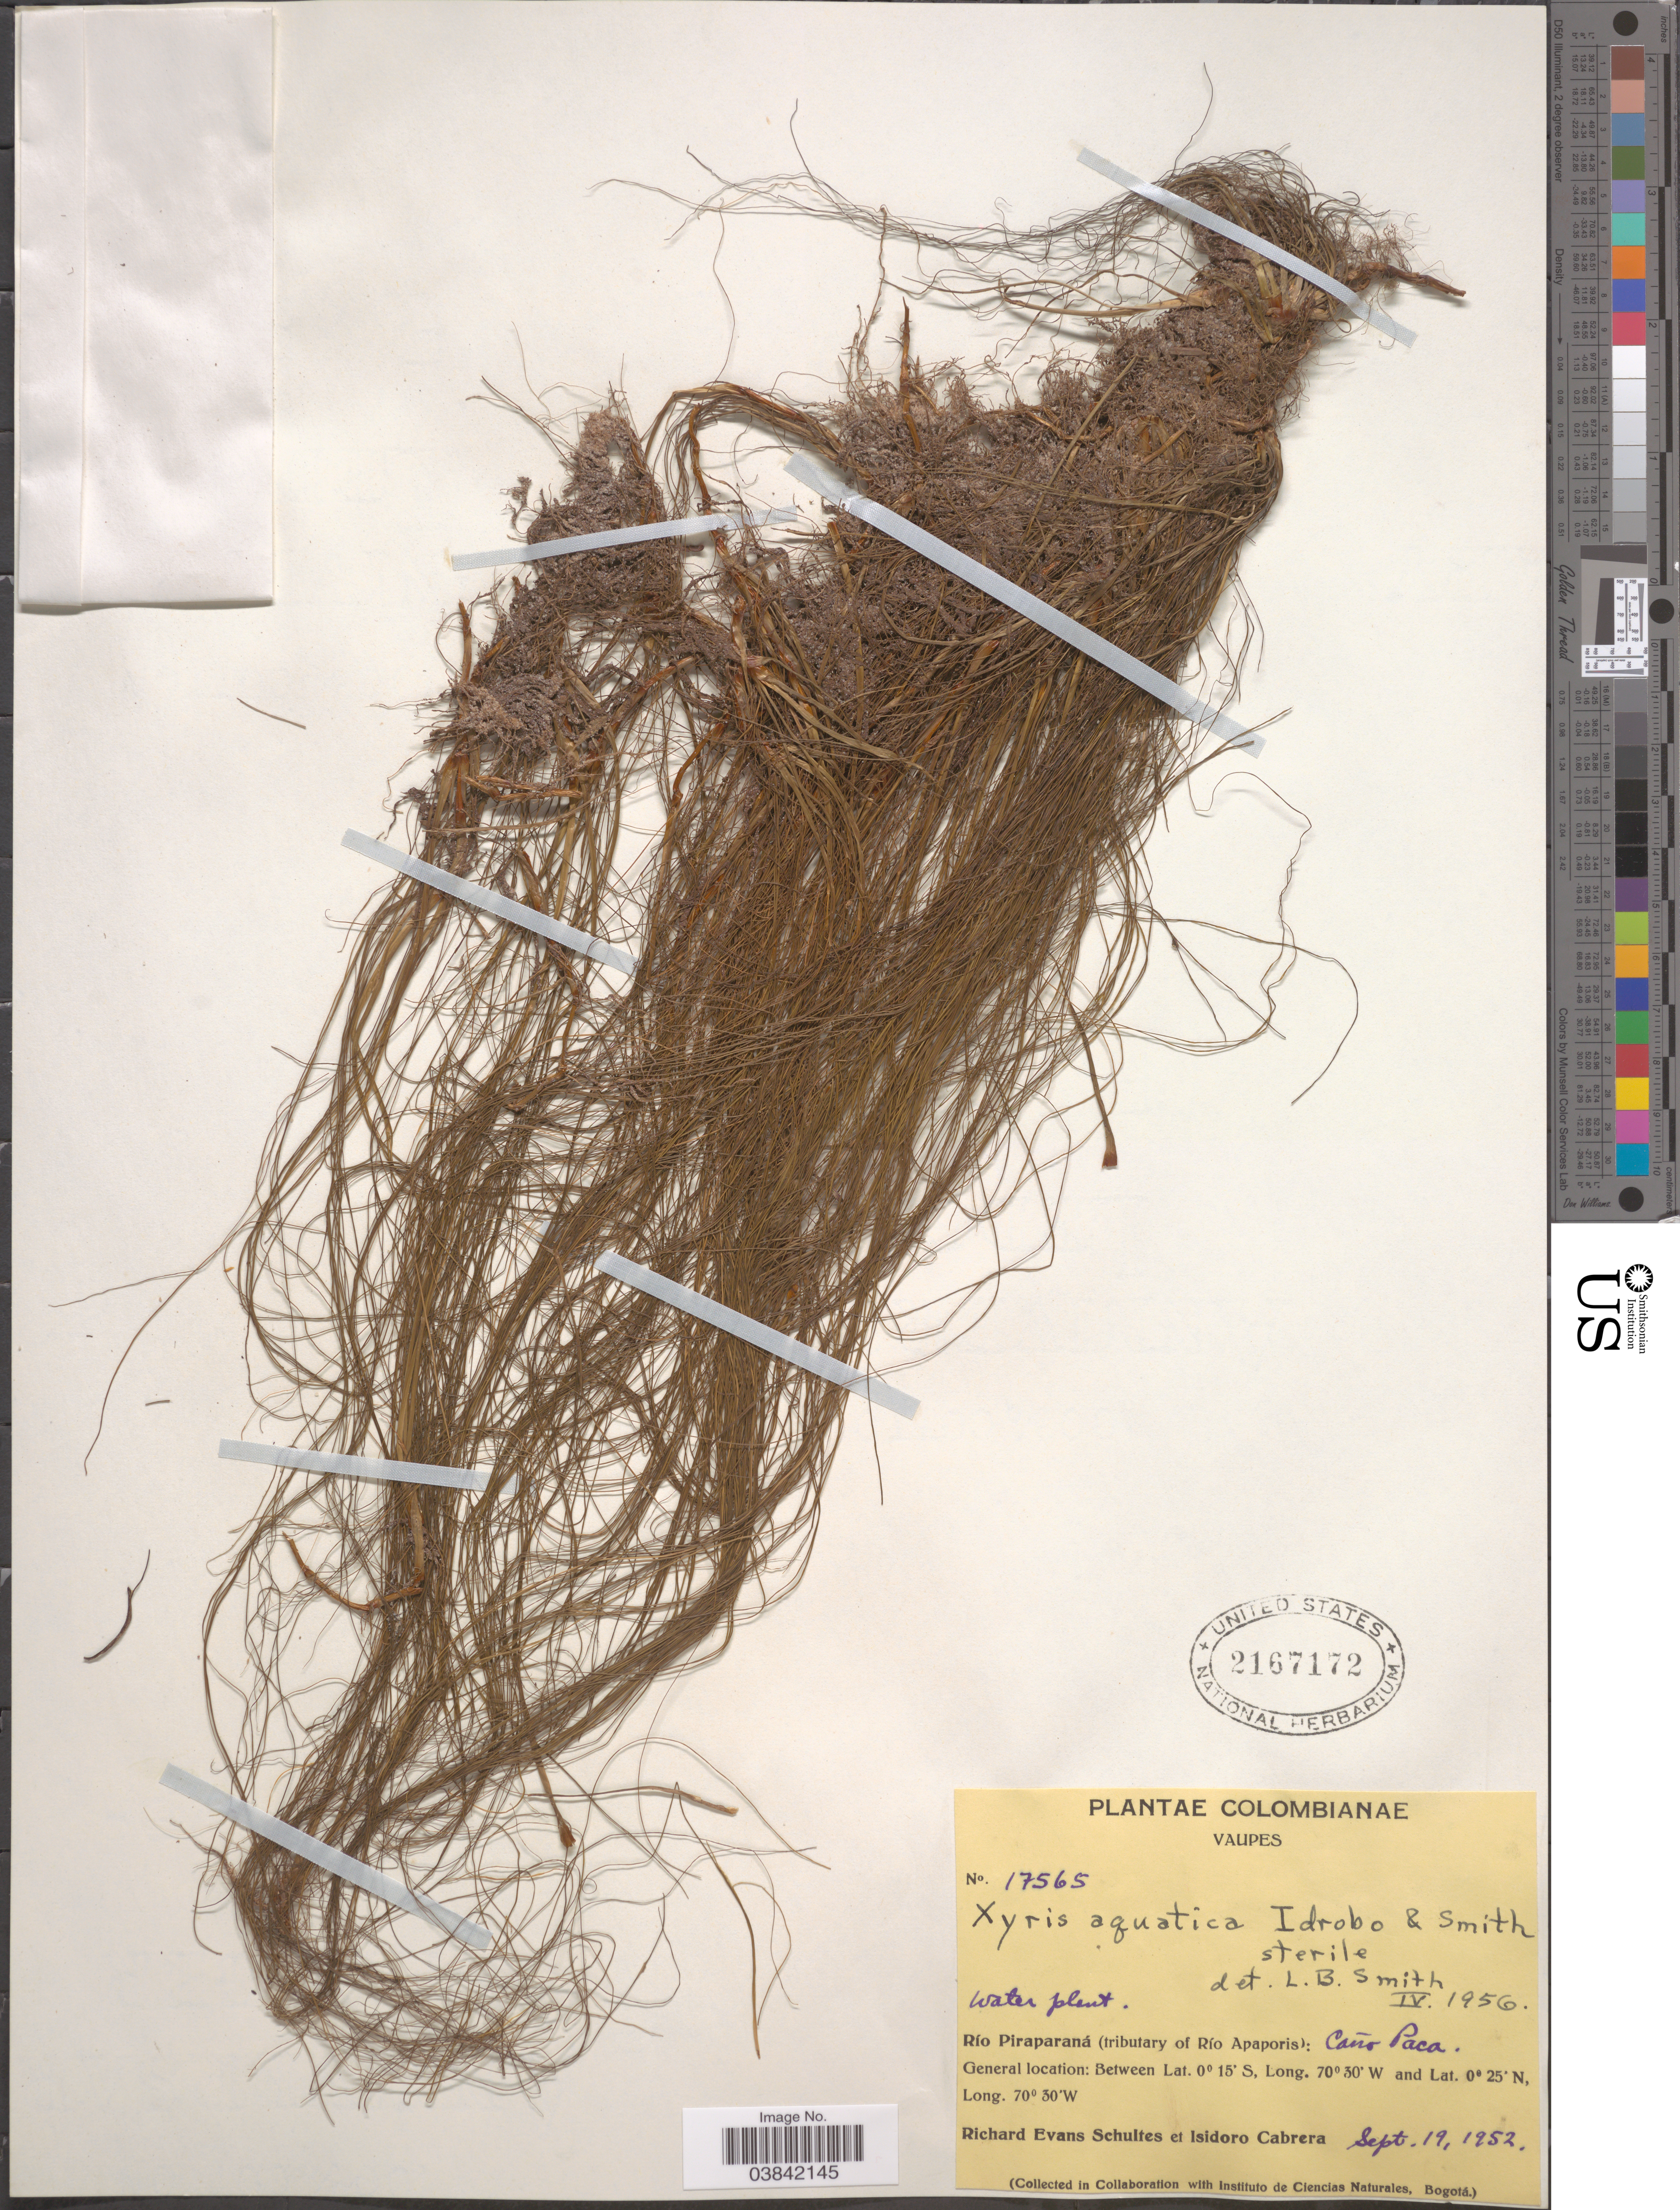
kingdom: Plantae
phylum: Tracheophyta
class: Liliopsida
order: Poales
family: Xyridaceae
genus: Xyris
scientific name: Xyris aquatica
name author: Idrobo & L.B. Sm.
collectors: R. E. Schultes & I. Cabrera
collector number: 17565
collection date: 1952-09-19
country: Colombia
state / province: Vaupés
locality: Río Piraparaná (tributary of Río Apaporis): Caño Paca.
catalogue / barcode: US 2167172